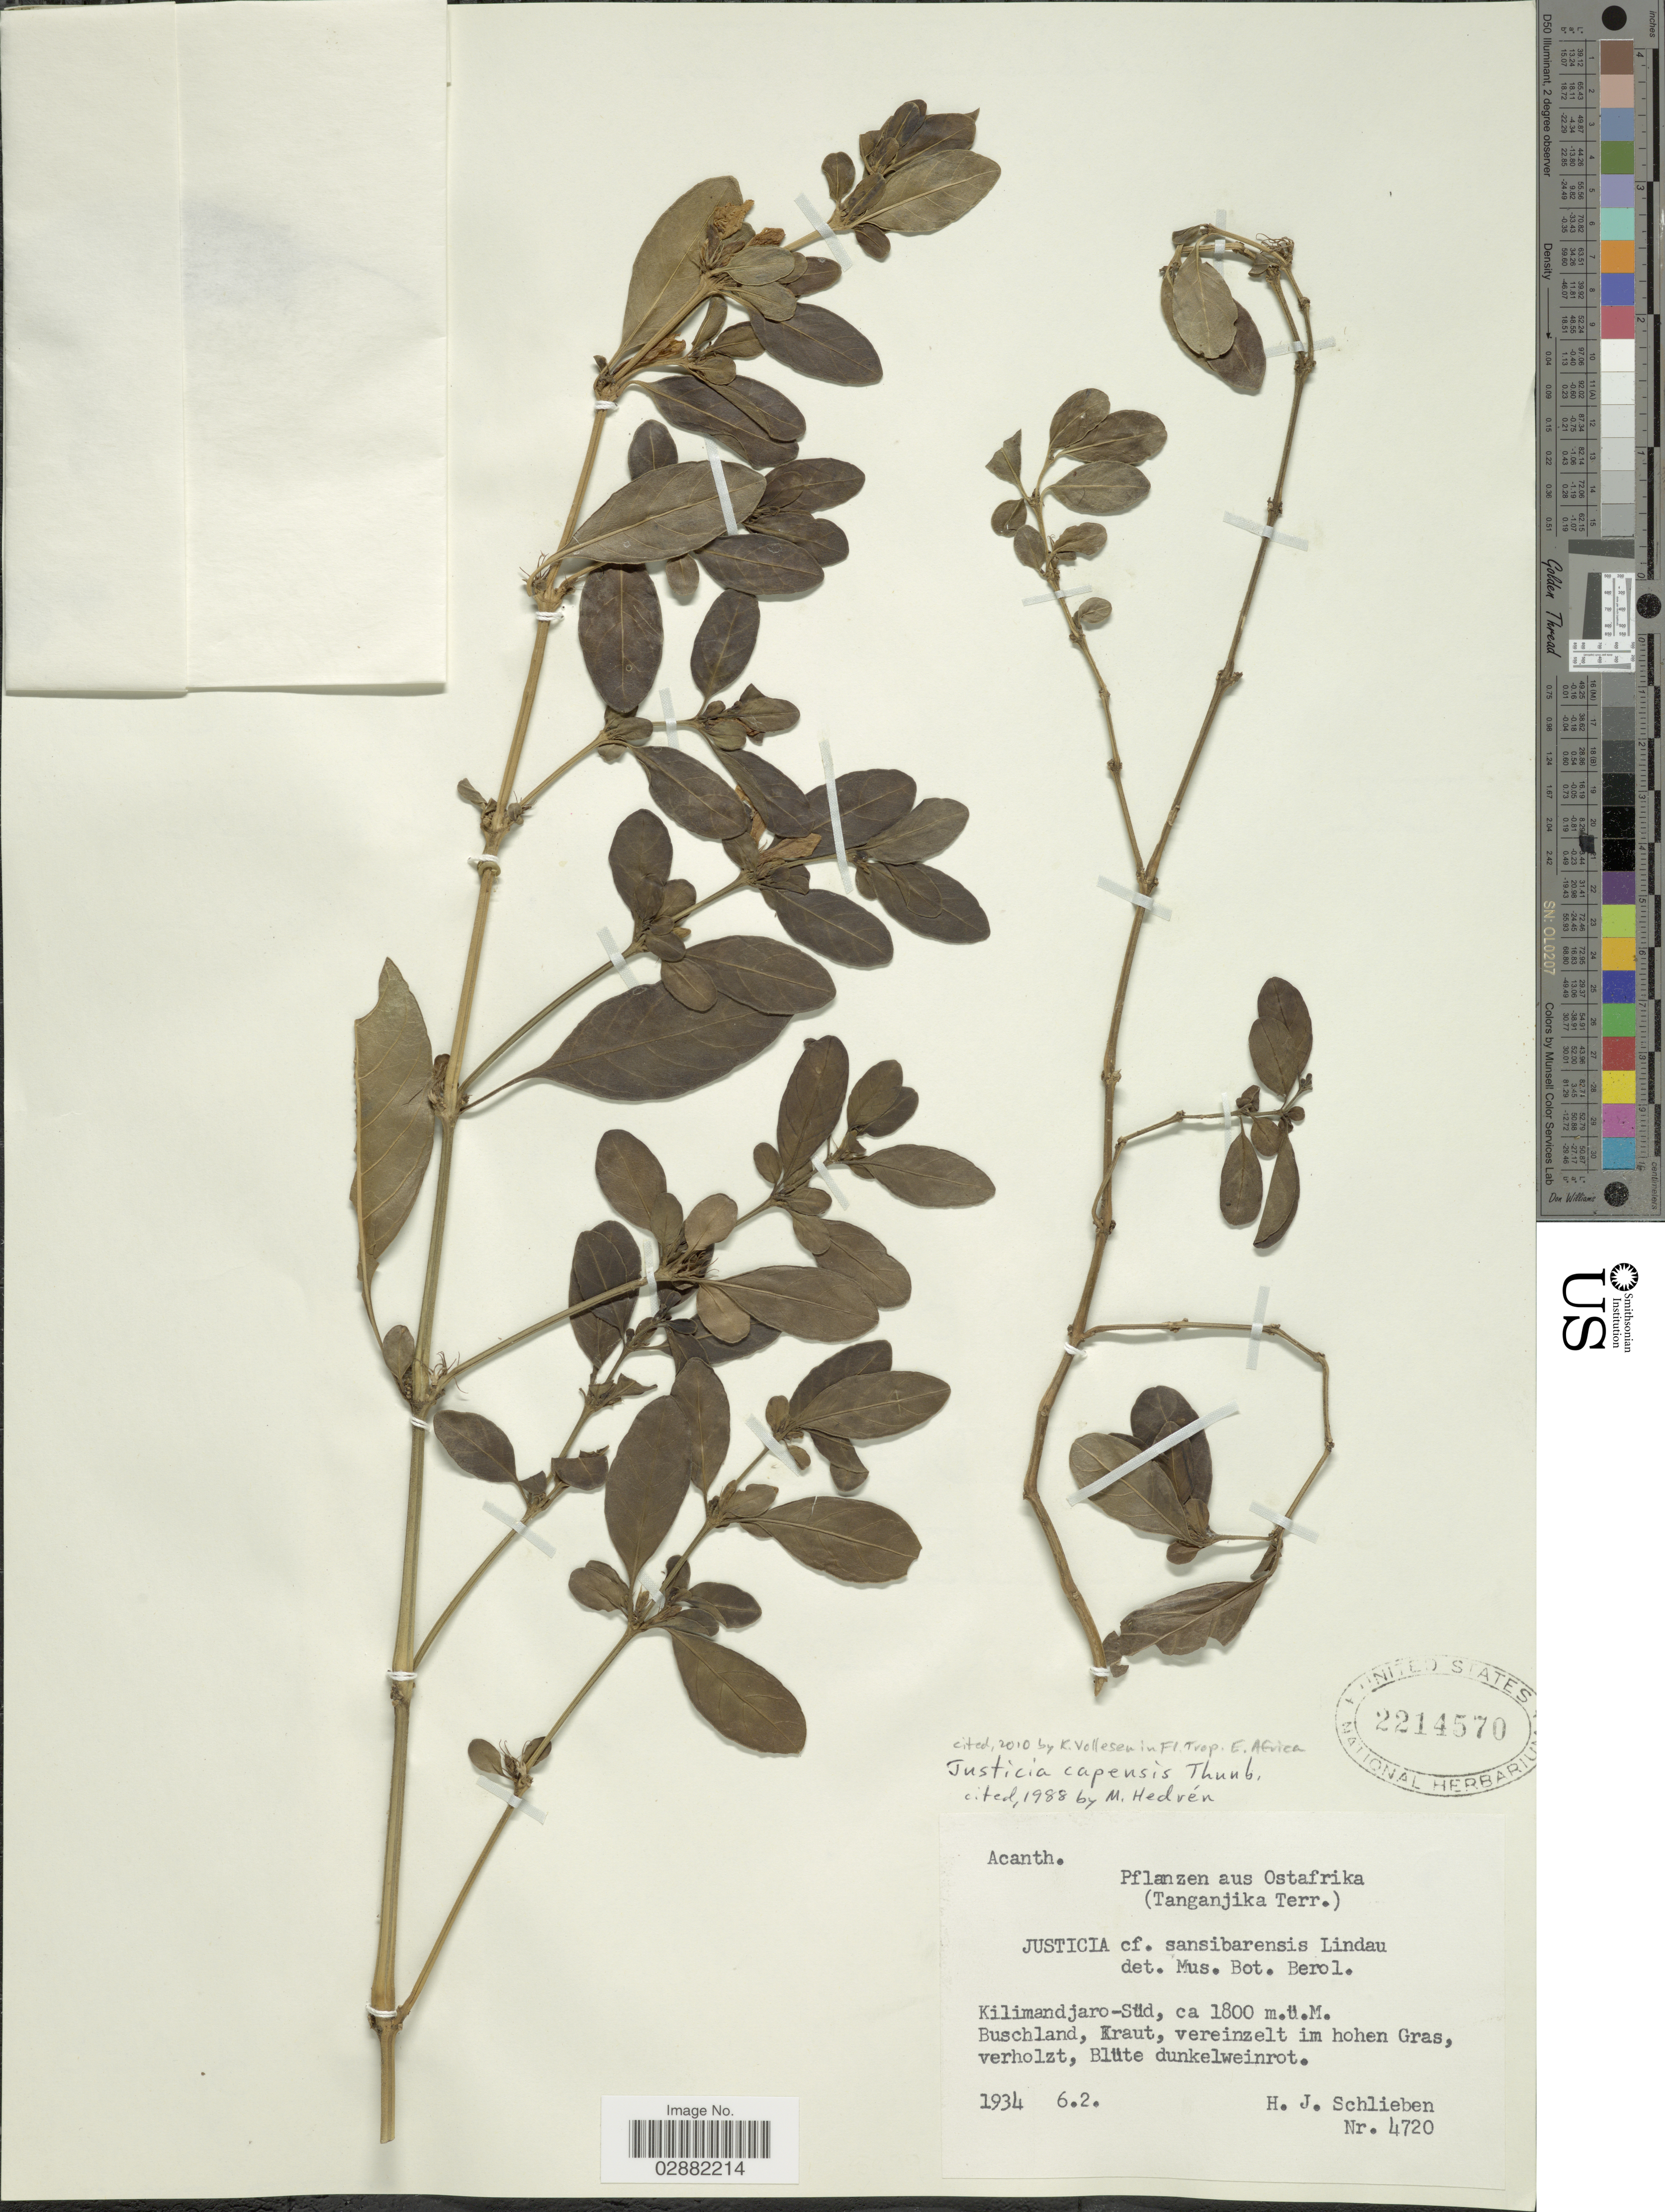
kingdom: Plantae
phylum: Tracheophyta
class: Magnoliopsida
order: Lamiales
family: Acanthaceae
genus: Justicia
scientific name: Justicia capensis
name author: Thunb.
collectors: H. J. Schlieben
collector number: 4720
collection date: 1934-06-02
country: Tanzania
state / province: Kilimanjaro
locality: Pflanzen aus Ostafrika. (Tanganjika Terr.) Kilimandjaro-Süd.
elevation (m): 1800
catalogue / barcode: US 2214570